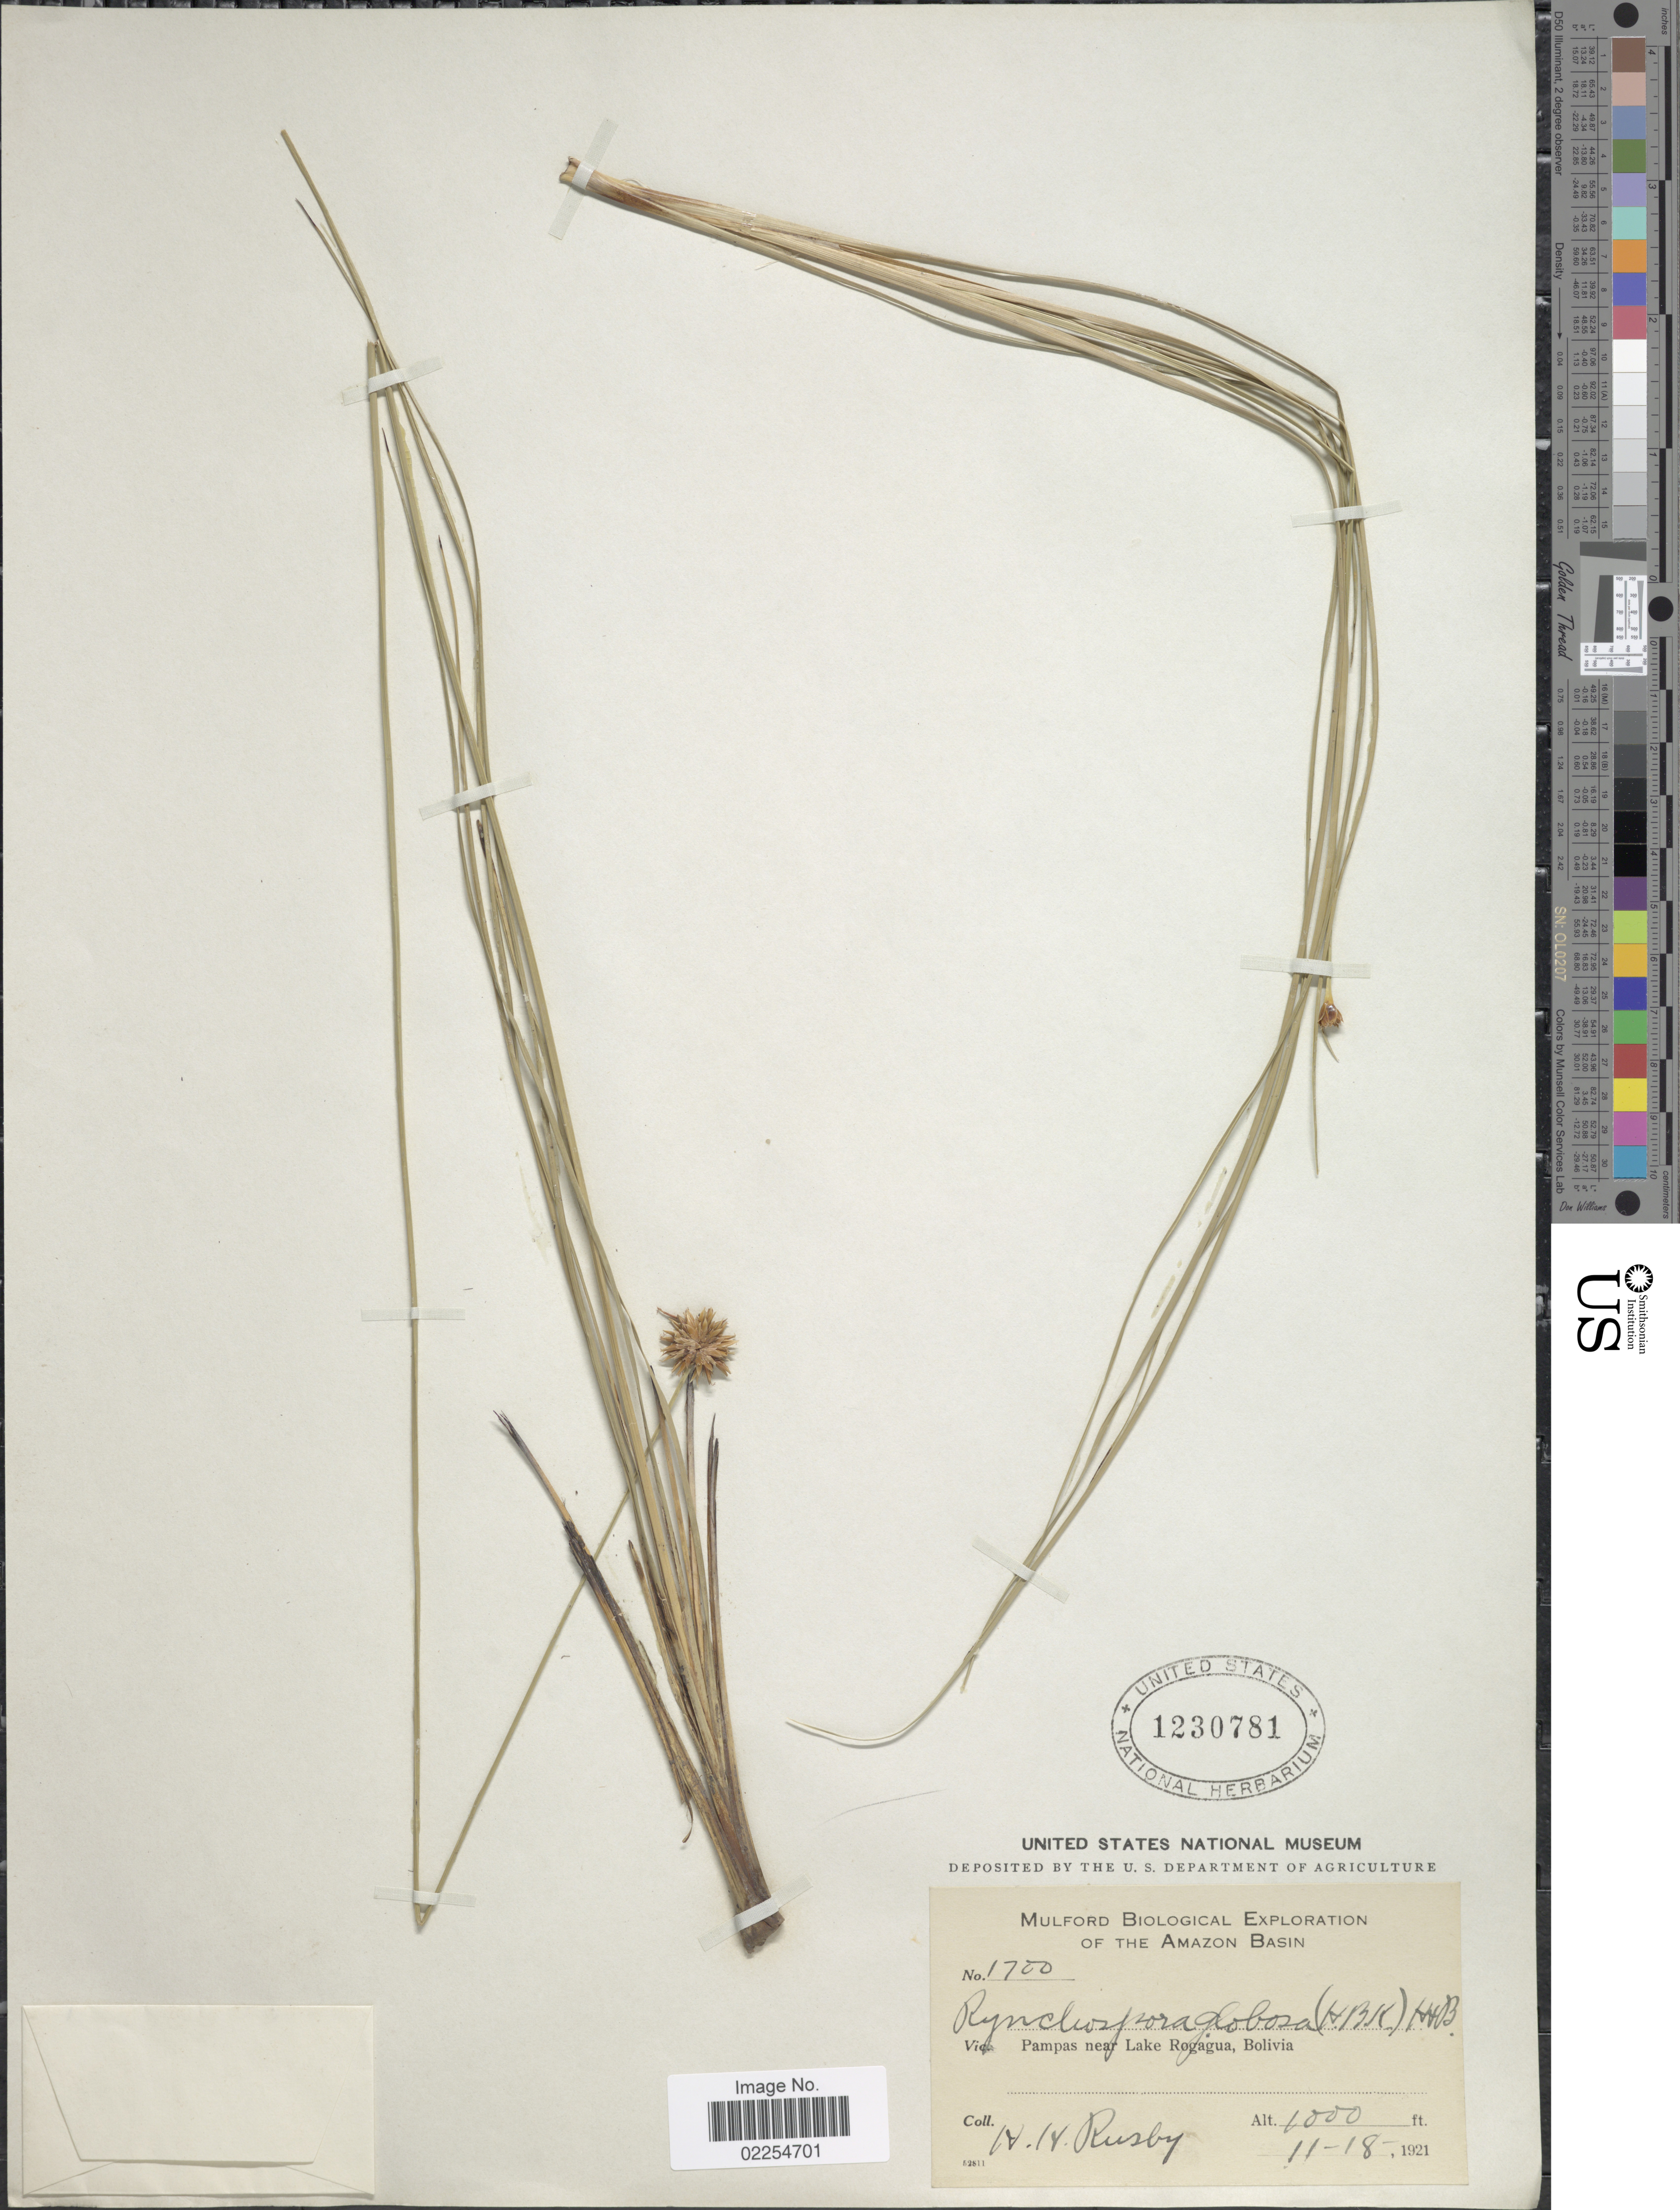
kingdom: Plantae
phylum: Tracheophyta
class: Liliopsida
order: Poales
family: Cyperaceae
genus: Rhynchospora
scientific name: Rhynchospora globosa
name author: (Kunth) Roem. & Schult.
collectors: H. H. Rusby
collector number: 1700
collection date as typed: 11-18-1921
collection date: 1921-11-18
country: Bolivia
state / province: Beni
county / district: José Ballivián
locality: Pampas near Lake Rogagua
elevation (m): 305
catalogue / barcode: US 1230781